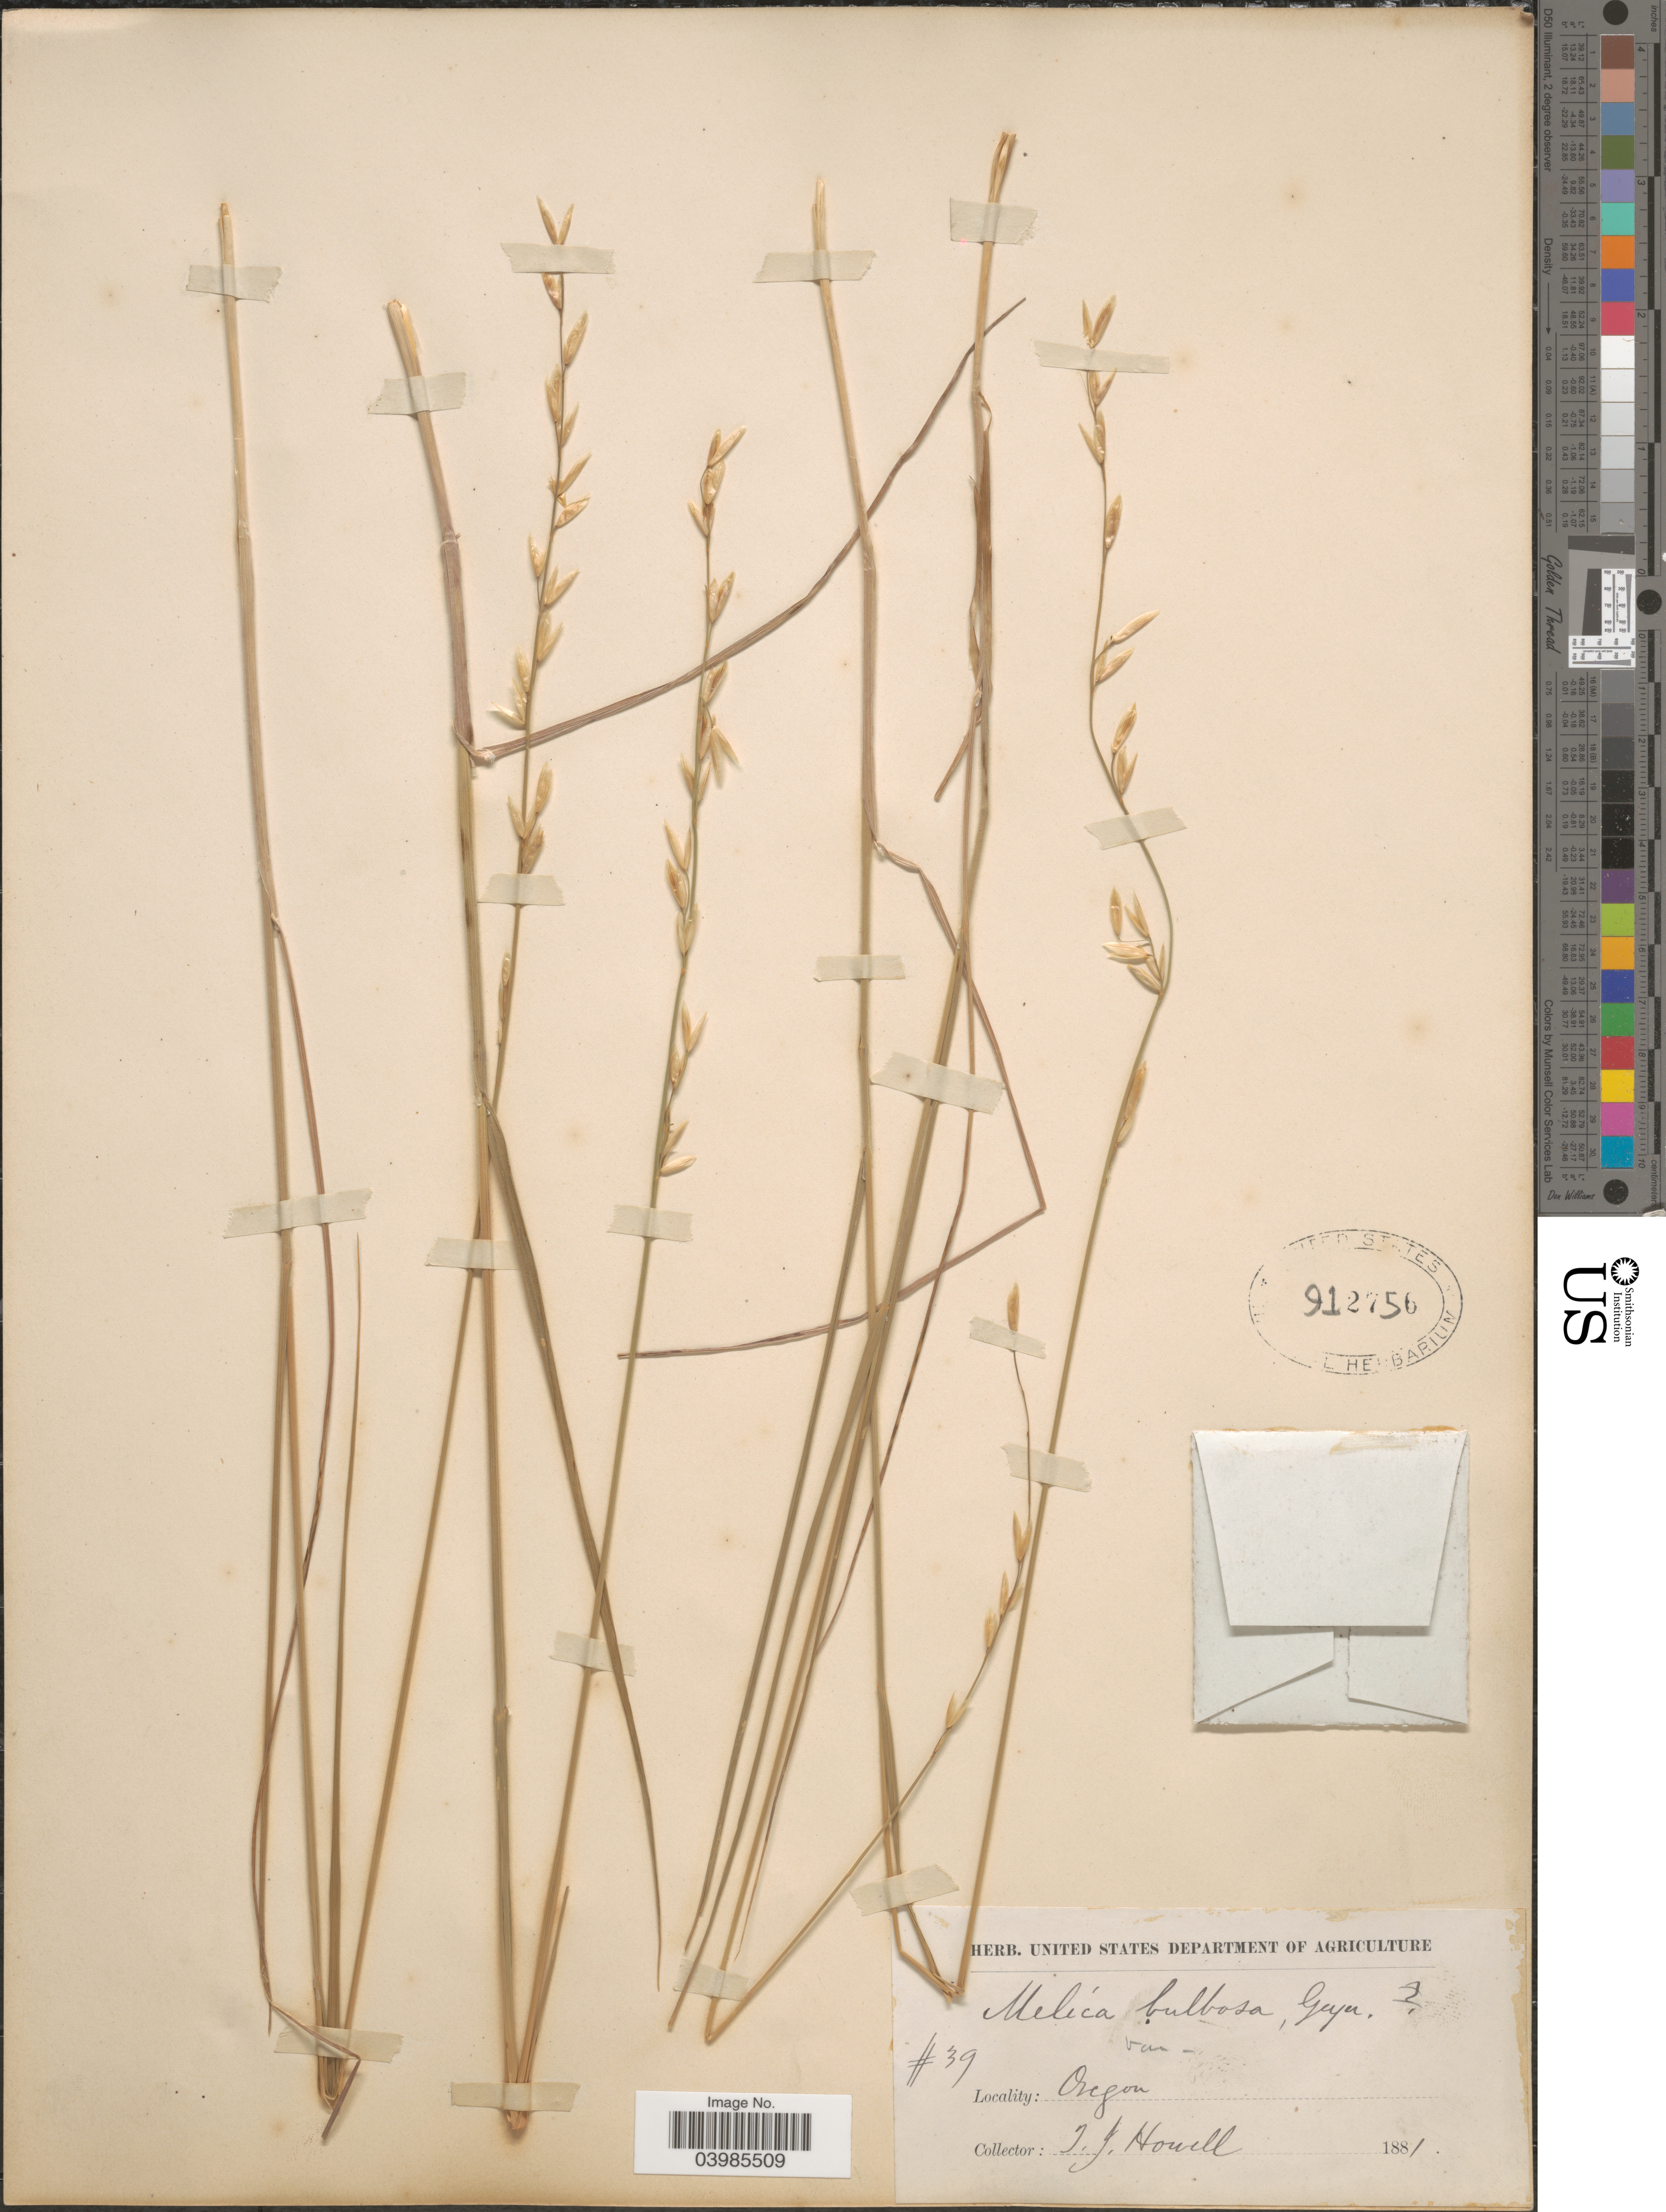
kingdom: Plantae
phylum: Tracheophyta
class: Liliopsida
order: Poales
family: Poaceae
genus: Melica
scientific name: Melica bulbosa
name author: Geyer ex Porter & J.M. Coult.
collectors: T. J. Howell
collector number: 39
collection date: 1881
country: United States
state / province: Oregon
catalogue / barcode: US 912756